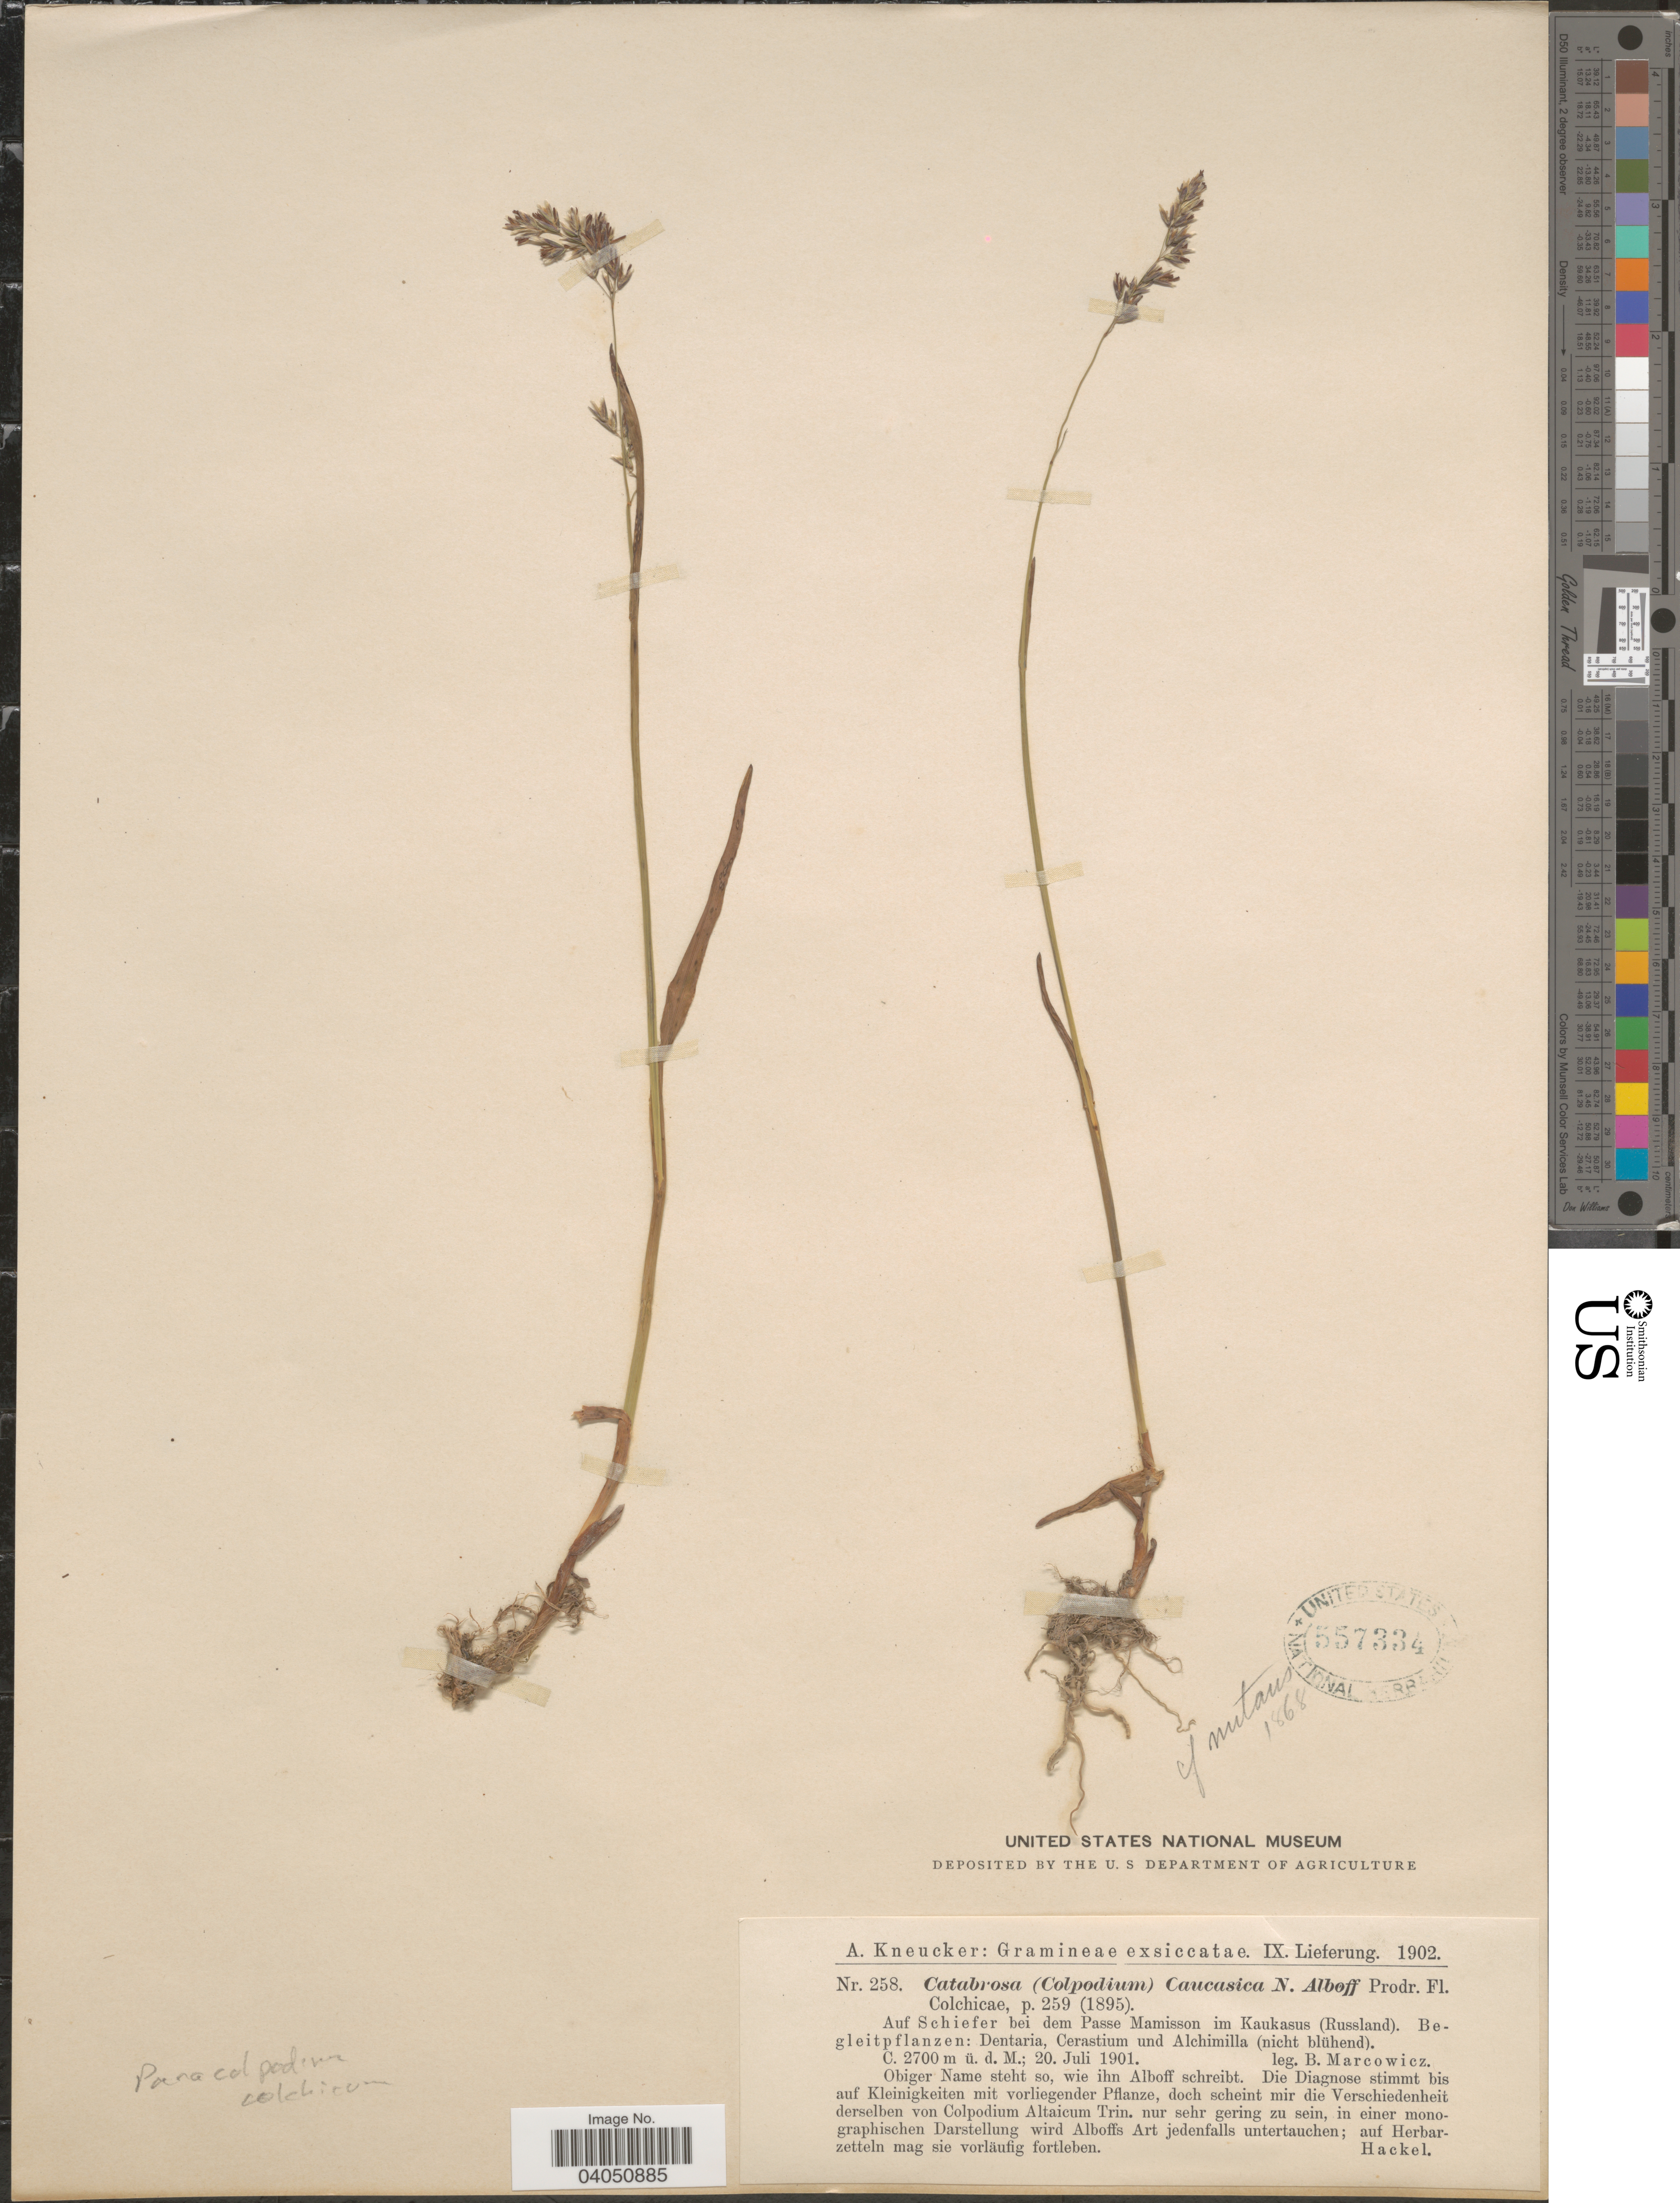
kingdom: Plantae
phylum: Tracheophyta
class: Liliopsida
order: Poales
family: Poaceae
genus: Paracolpodium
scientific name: Paracolpodium colchicum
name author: (Albov) Tzvelev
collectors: B. Marcowicz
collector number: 258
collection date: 1901-07-20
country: Russian Federation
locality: Auf Schiefer bei dem Passe Mamisson im Kaukasus (Russland).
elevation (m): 2700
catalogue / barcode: US 557334